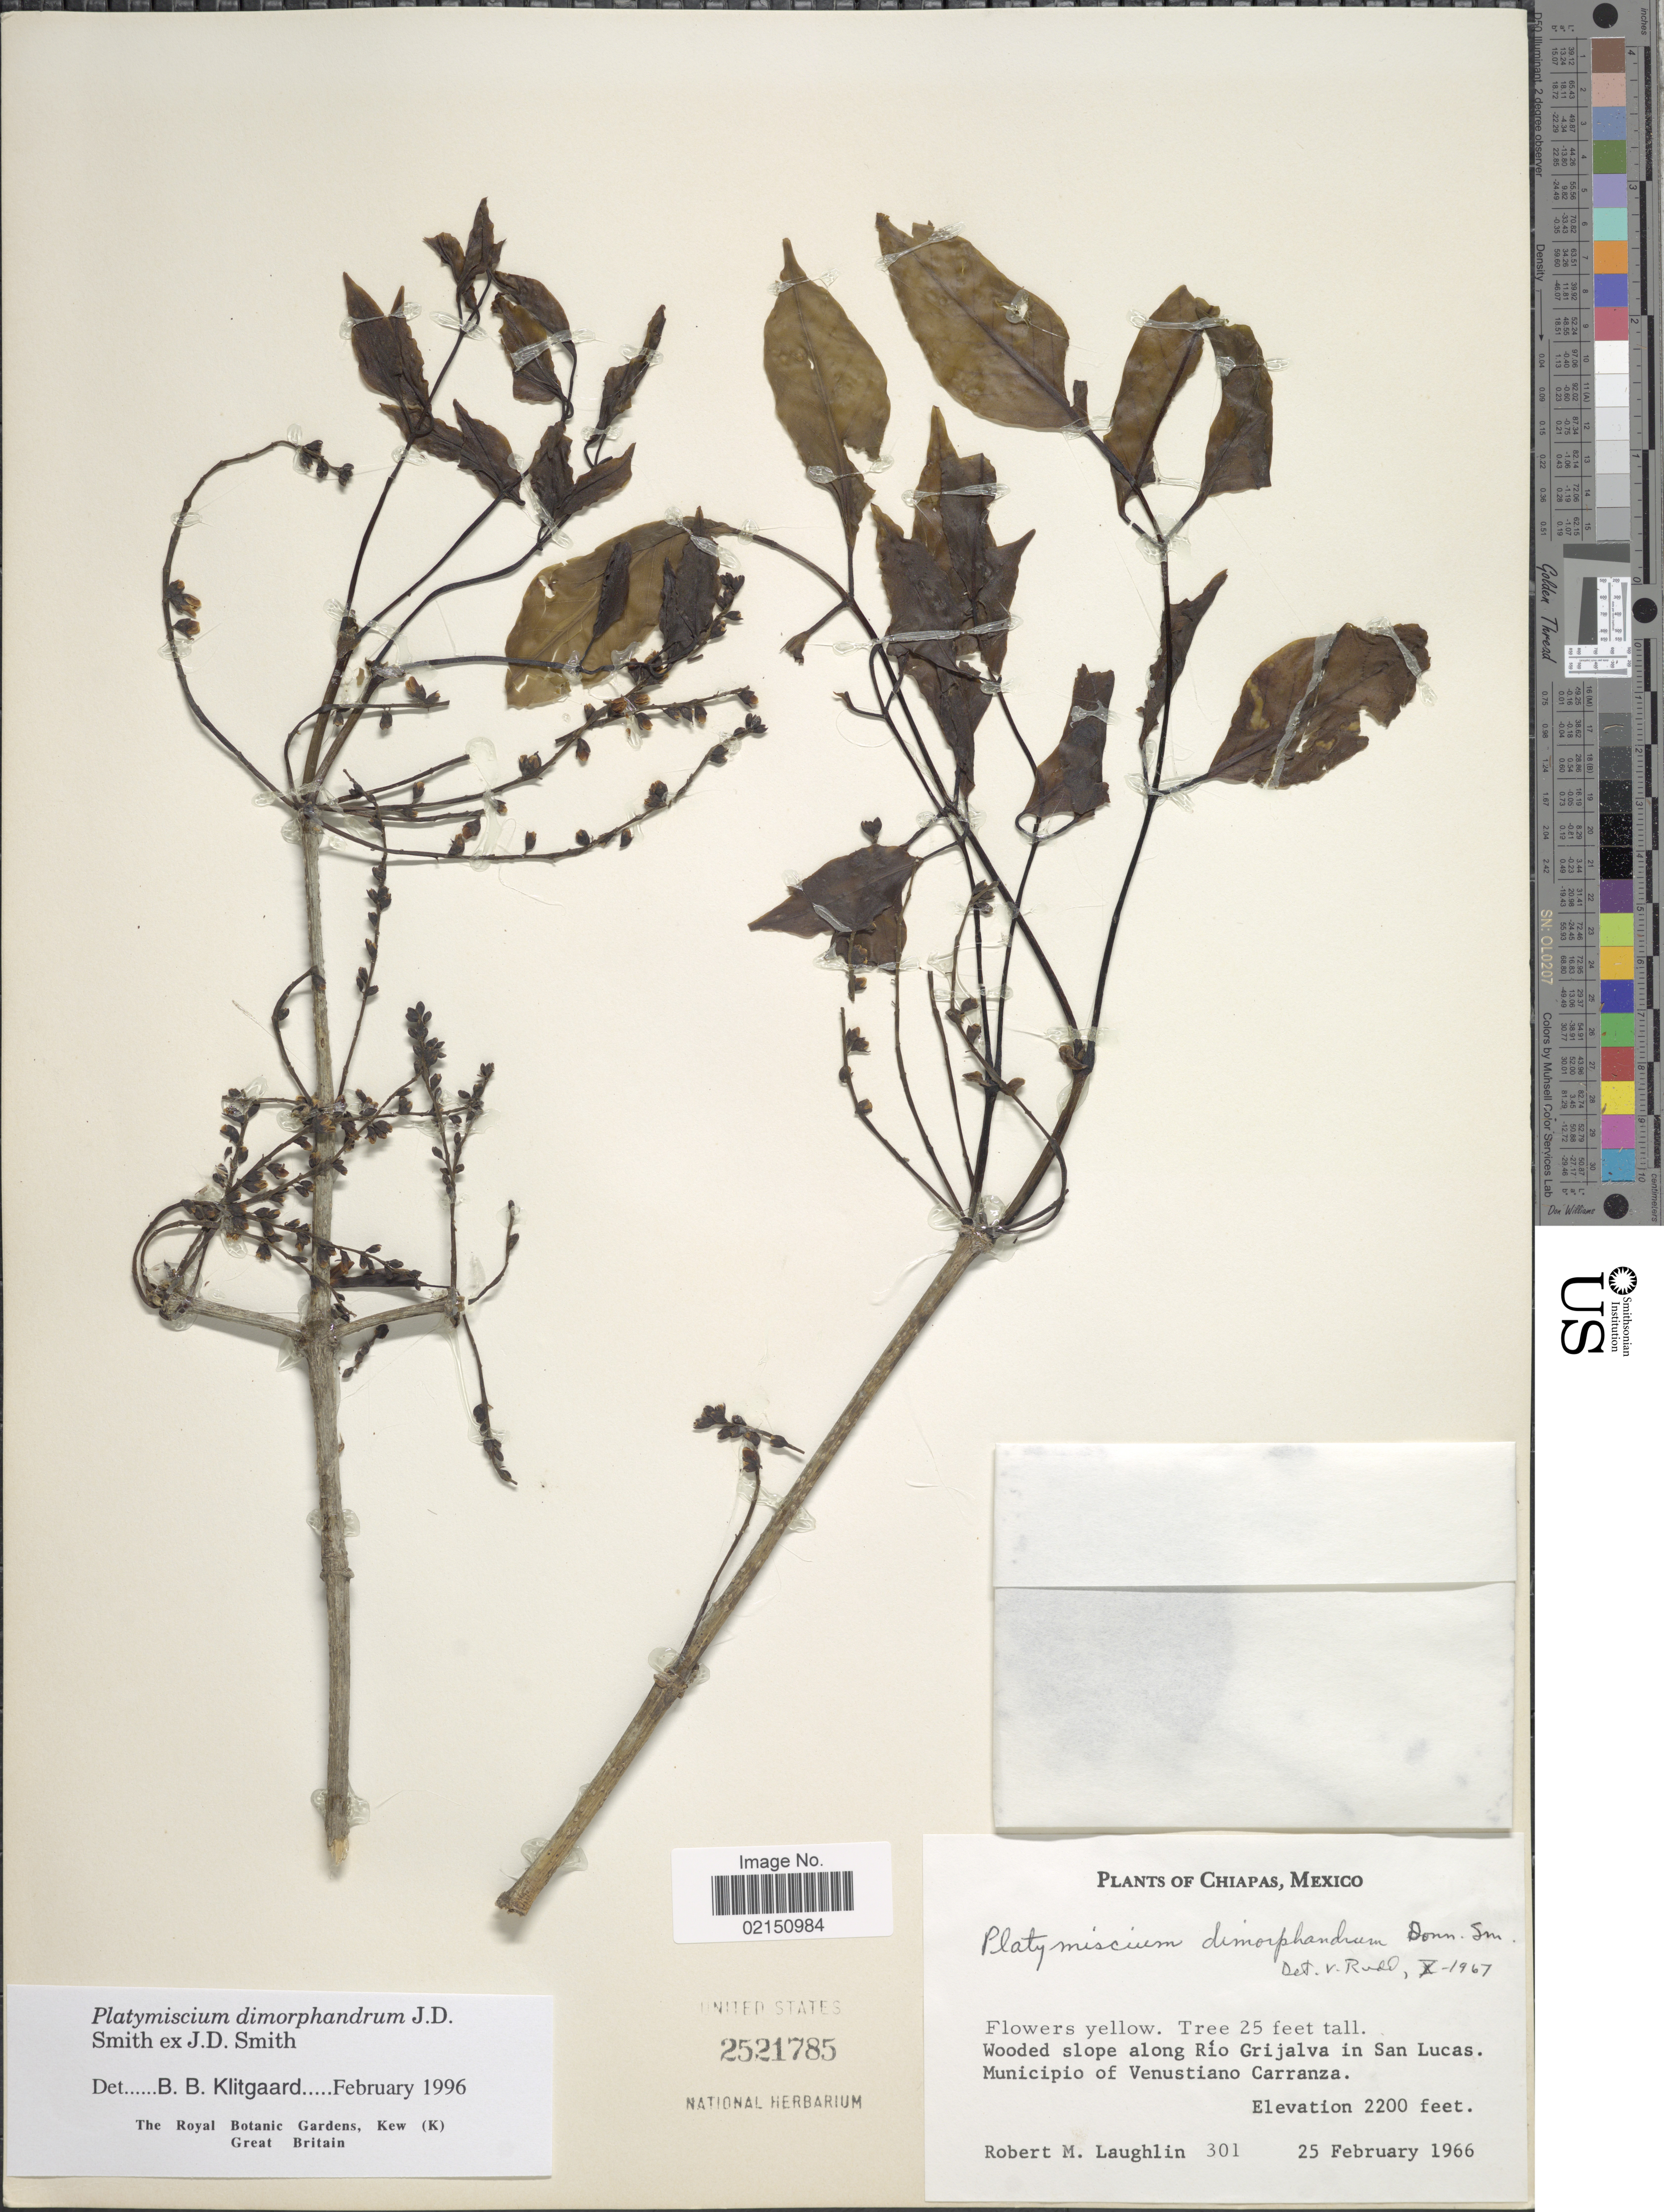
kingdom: Plantae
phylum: Tracheophyta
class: Magnoliopsida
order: Fabales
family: Fabaceae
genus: Platymiscium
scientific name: Platymiscium dimorphandrum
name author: Donn. Sm.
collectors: R. M. Laughlin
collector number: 301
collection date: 1966-02-25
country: Mexico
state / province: Chiapas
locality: Wooded slope along Río Grijalva in San Lucas. Municipio of Venustiano Carranza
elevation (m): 671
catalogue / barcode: US 2521785